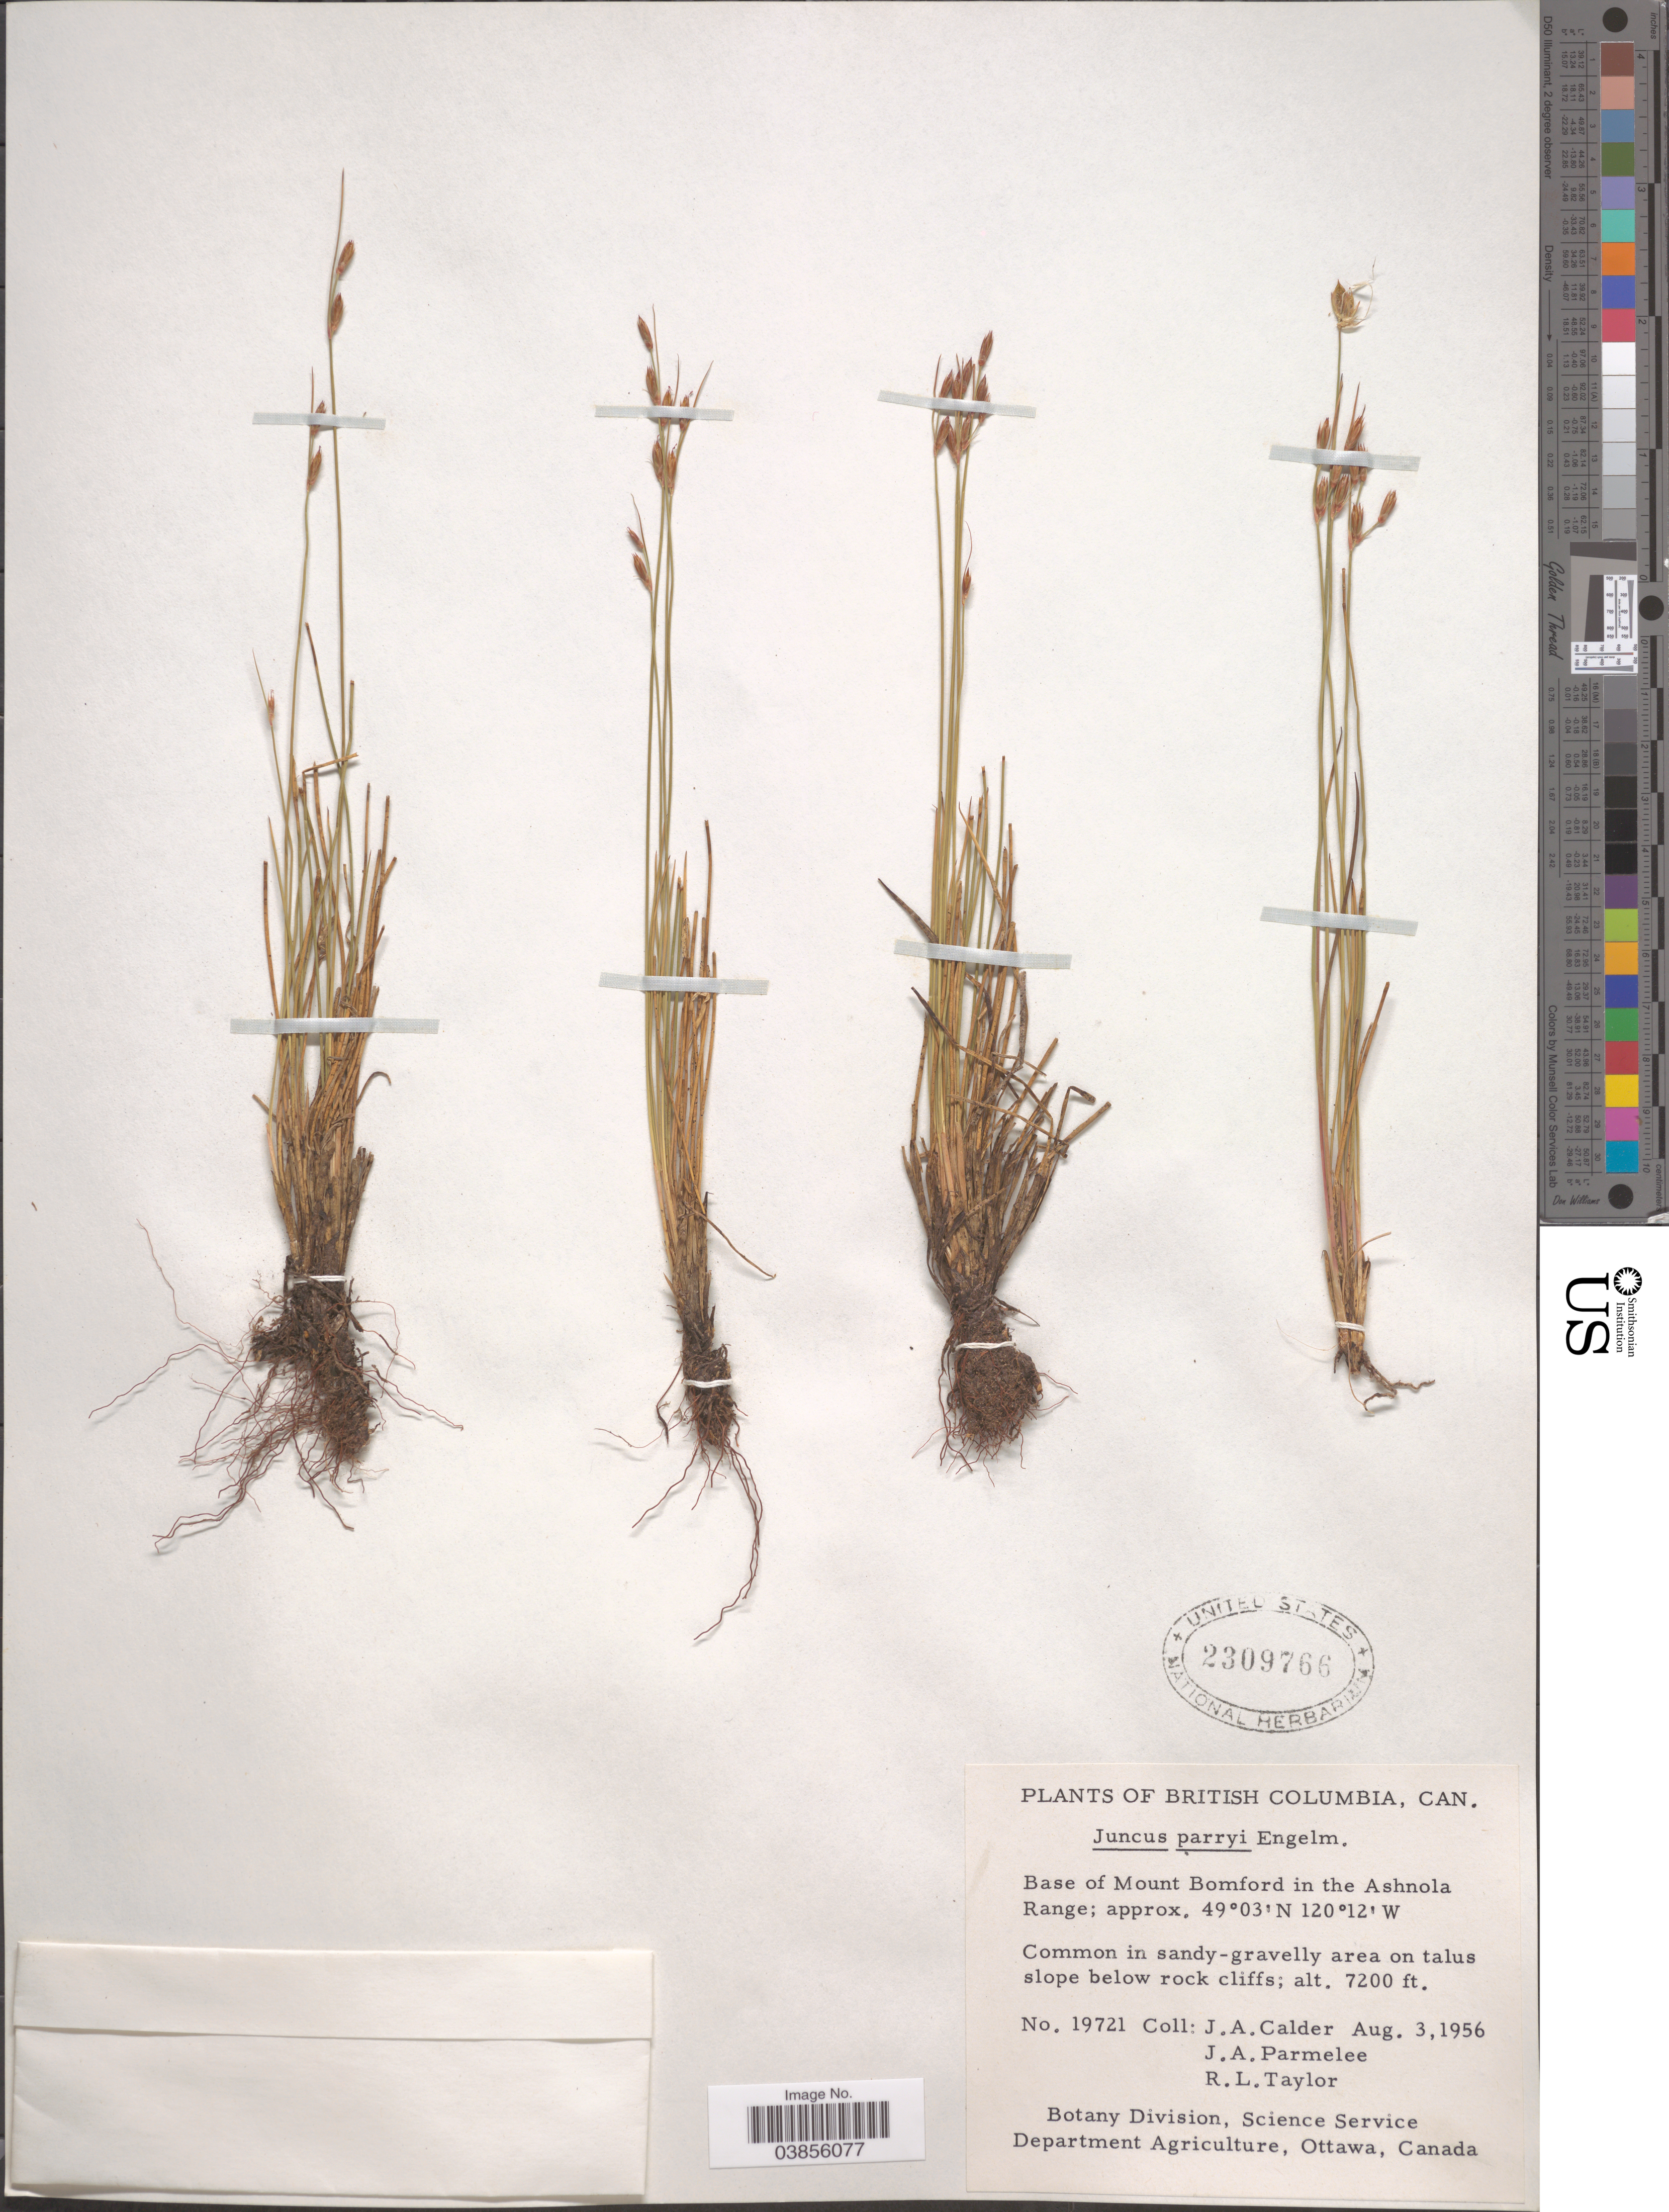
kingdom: Plantae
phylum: Tracheophyta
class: Liliopsida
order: Poales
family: Juncaceae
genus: Juncus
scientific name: Juncus parryi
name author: Engelm.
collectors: J. A. Calder, J. A. Parmelee & R. Taylor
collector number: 19721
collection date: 1956-08-03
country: Canada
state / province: British Columbia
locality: Base of Mount Bomford in the Ashnola Range.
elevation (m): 2195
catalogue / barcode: US 2309766